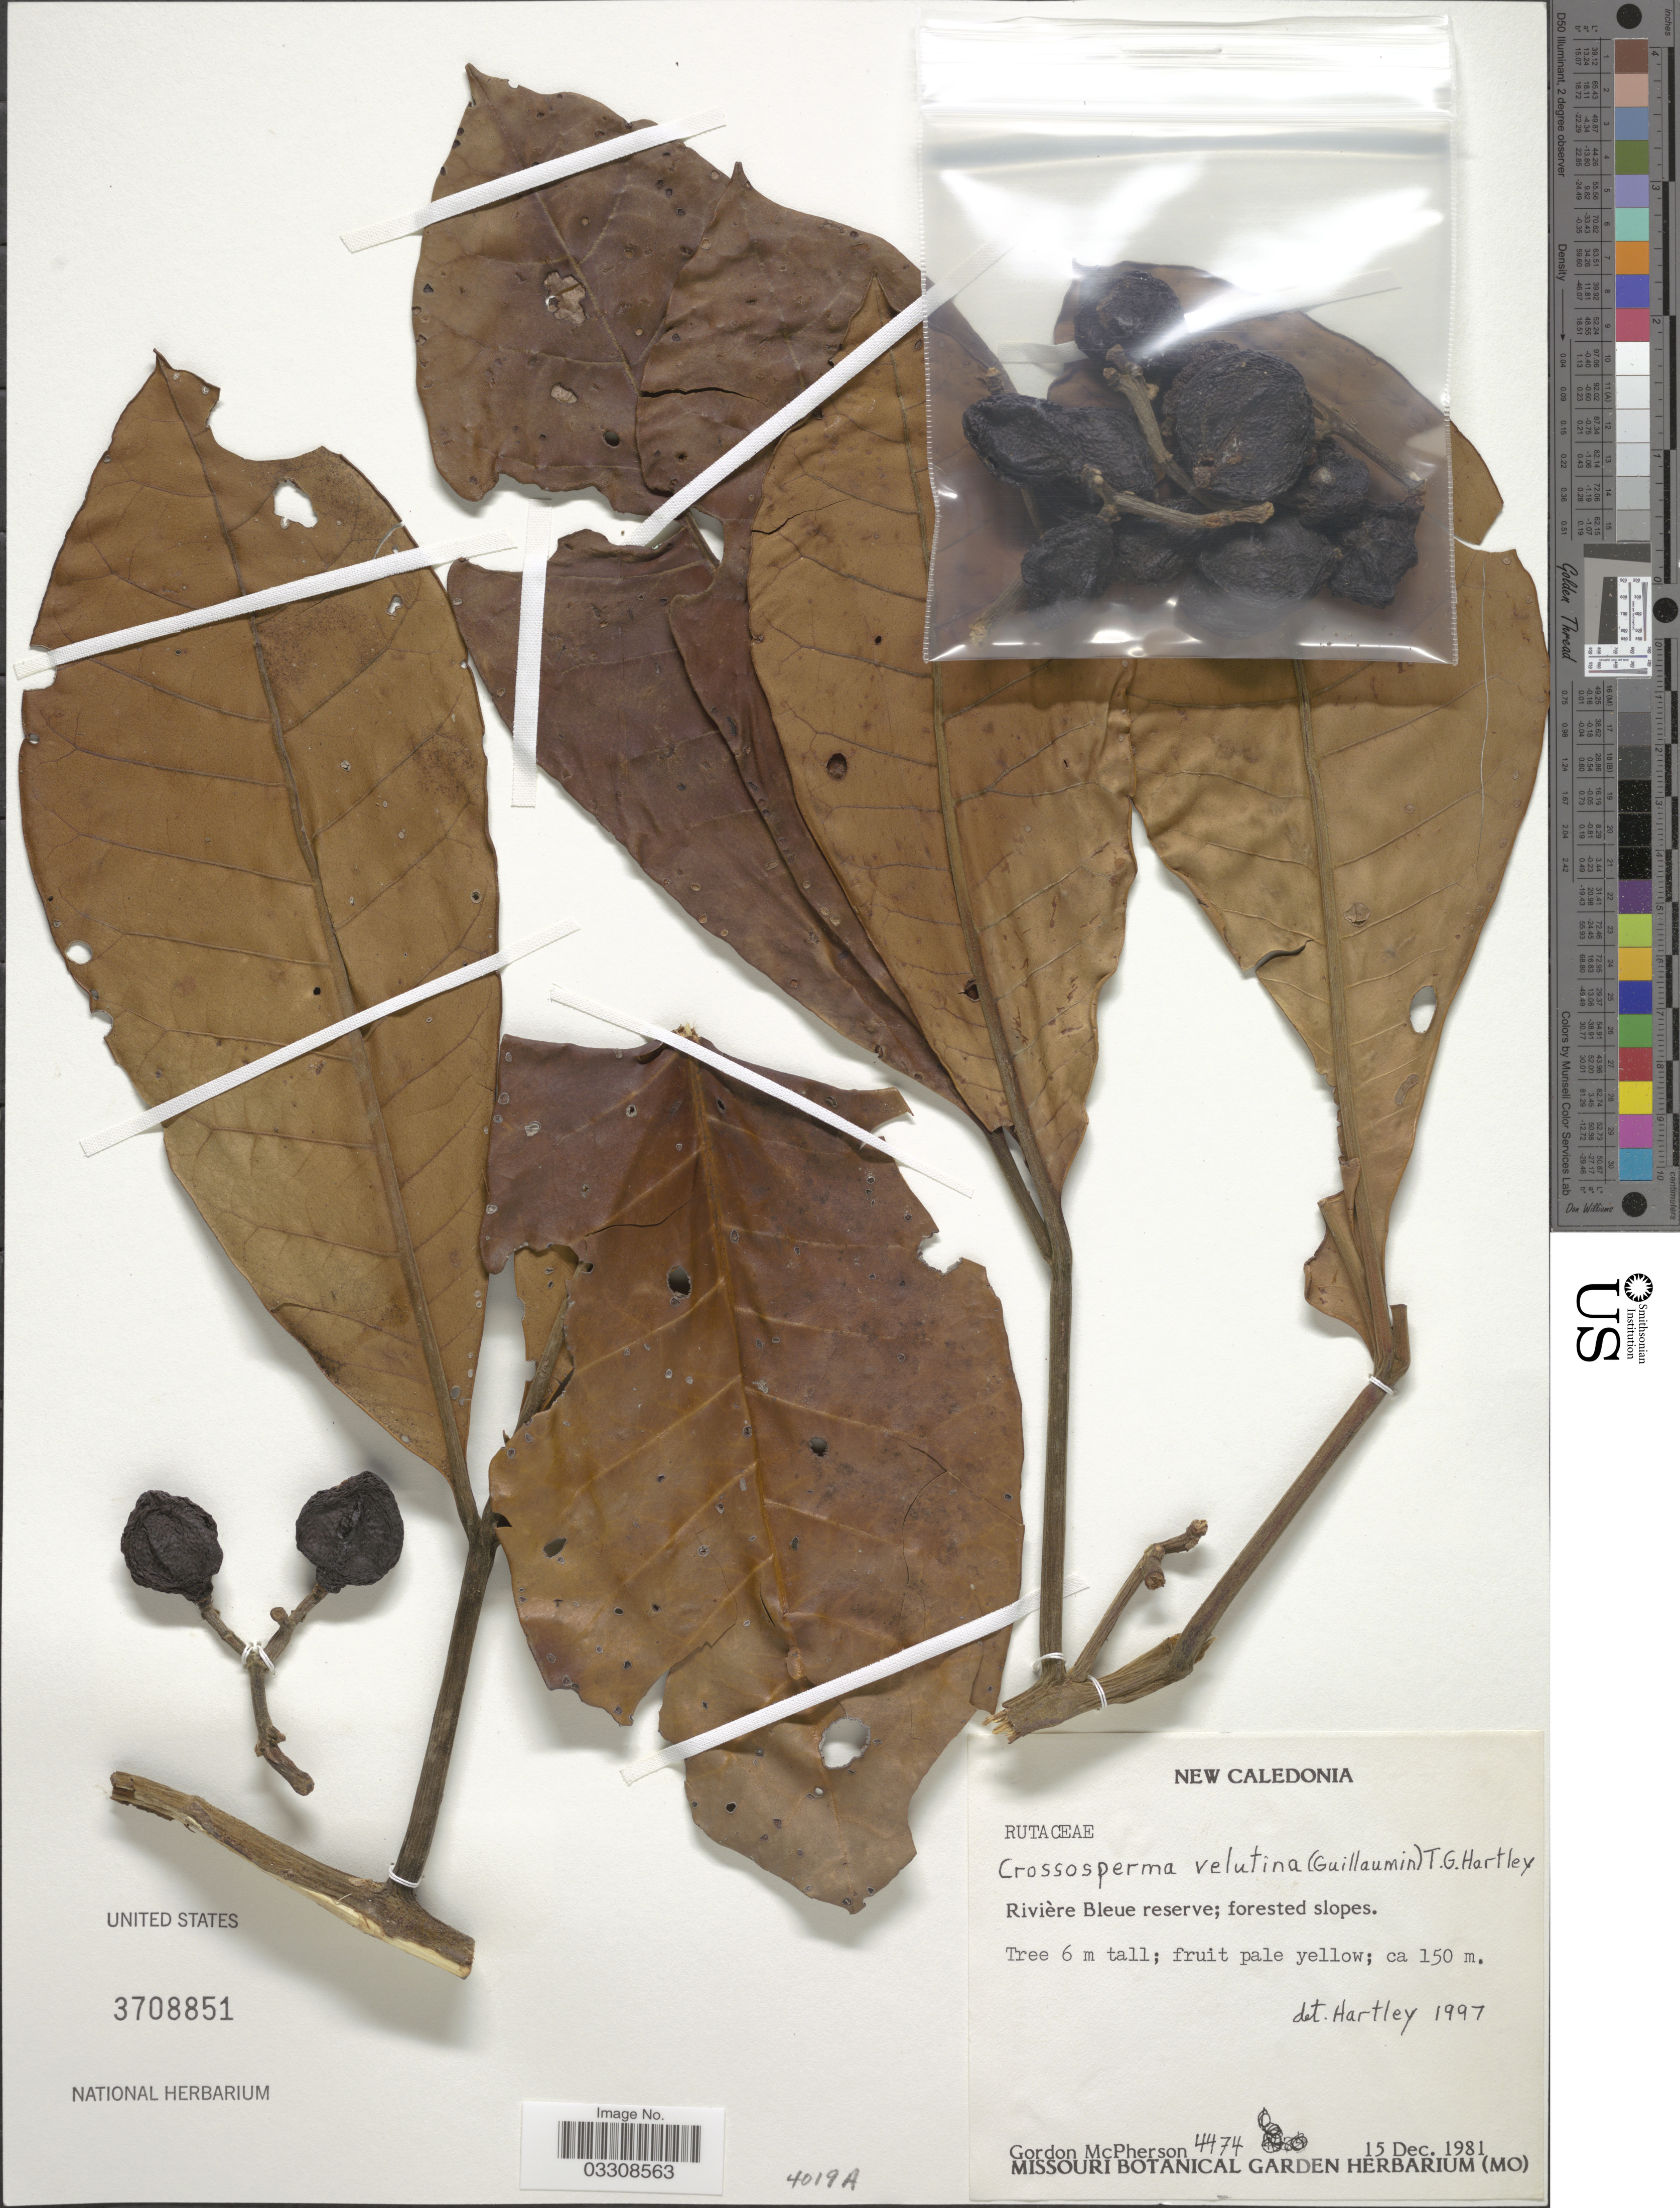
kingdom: Plantae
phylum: Tracheophyta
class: Magnoliopsida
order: Sapindales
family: Rutaceae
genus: Crossosperma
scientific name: Crossosperma velutina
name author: (Guillaumin) T.G. Hartley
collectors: G. McPherson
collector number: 4474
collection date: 1981-12-15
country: New Caledonia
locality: Rivière Bleue reserve.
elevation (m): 150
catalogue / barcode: US 3708851